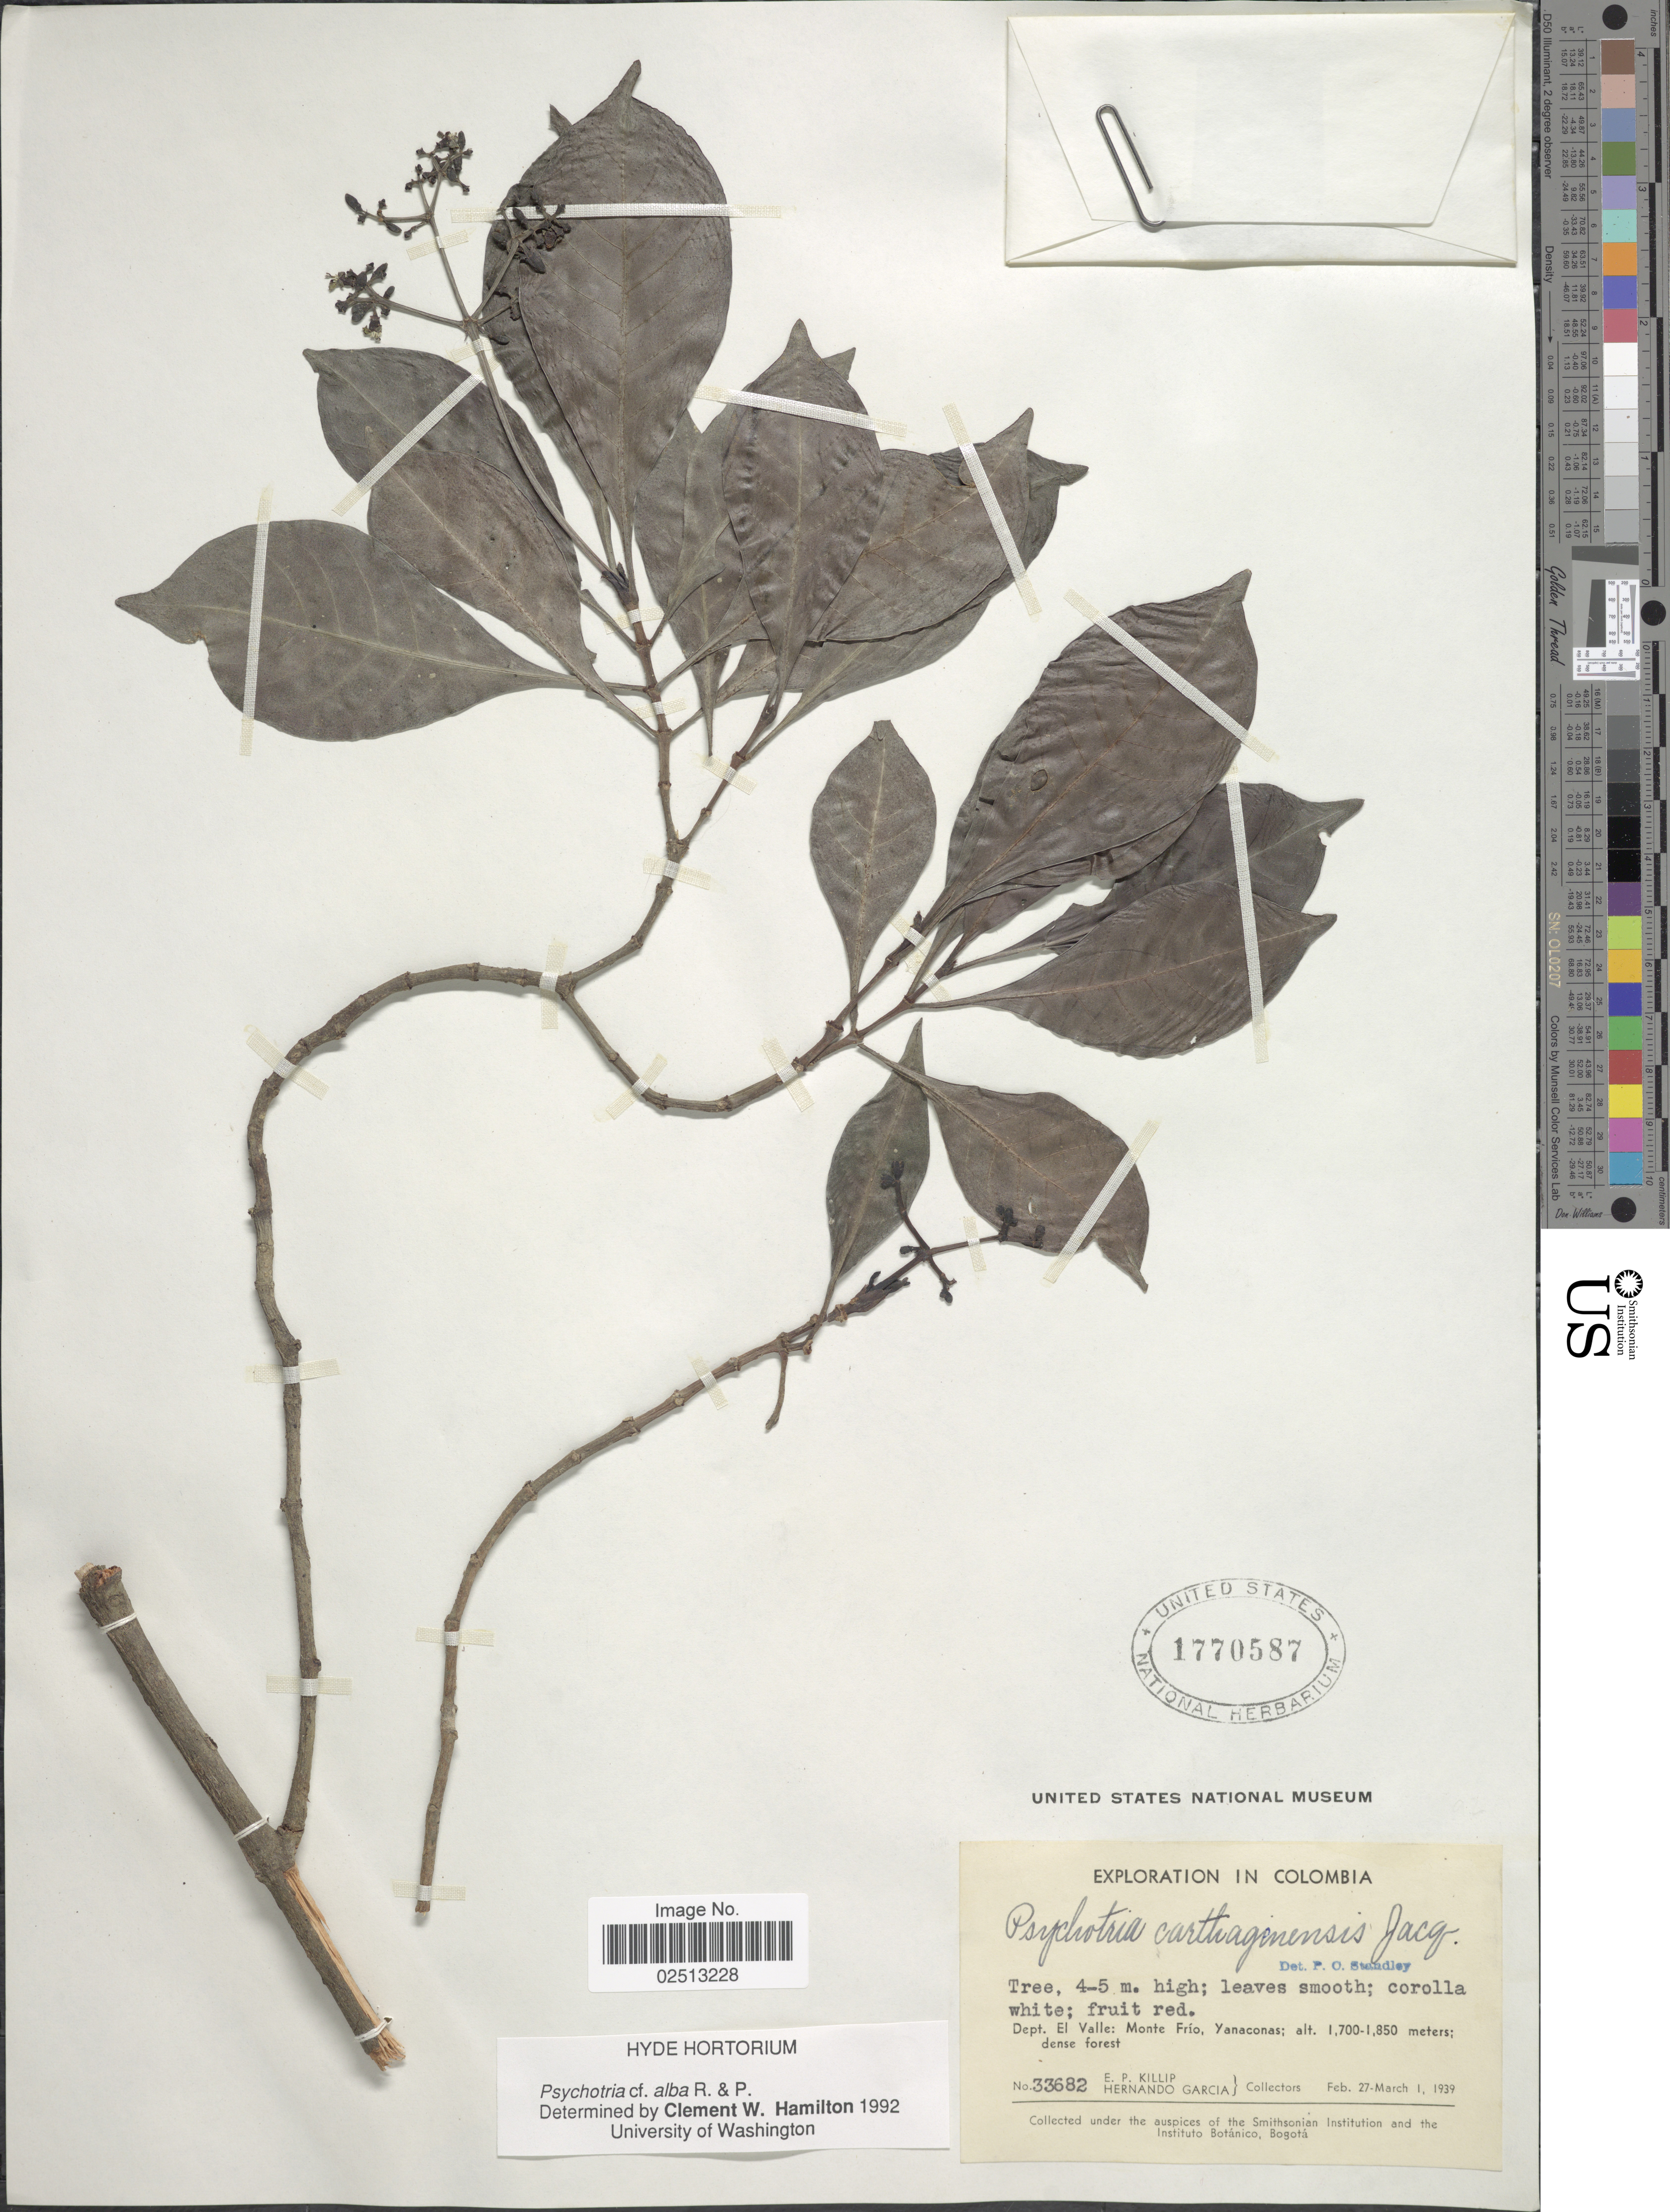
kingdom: Plantae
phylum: Tracheophyta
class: Magnoliopsida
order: Gentianales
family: Rubiaceae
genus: Psychotria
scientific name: Psychotria alba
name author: Ruiz & Pav.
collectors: E. P. Killip & H. Garcia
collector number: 33682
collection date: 1939-02-27/1939-03-01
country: Colombia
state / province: Valle del Cauca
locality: Dept. El Valle: Monte Frio, Yanaconas.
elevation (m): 1700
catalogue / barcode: US 1770587